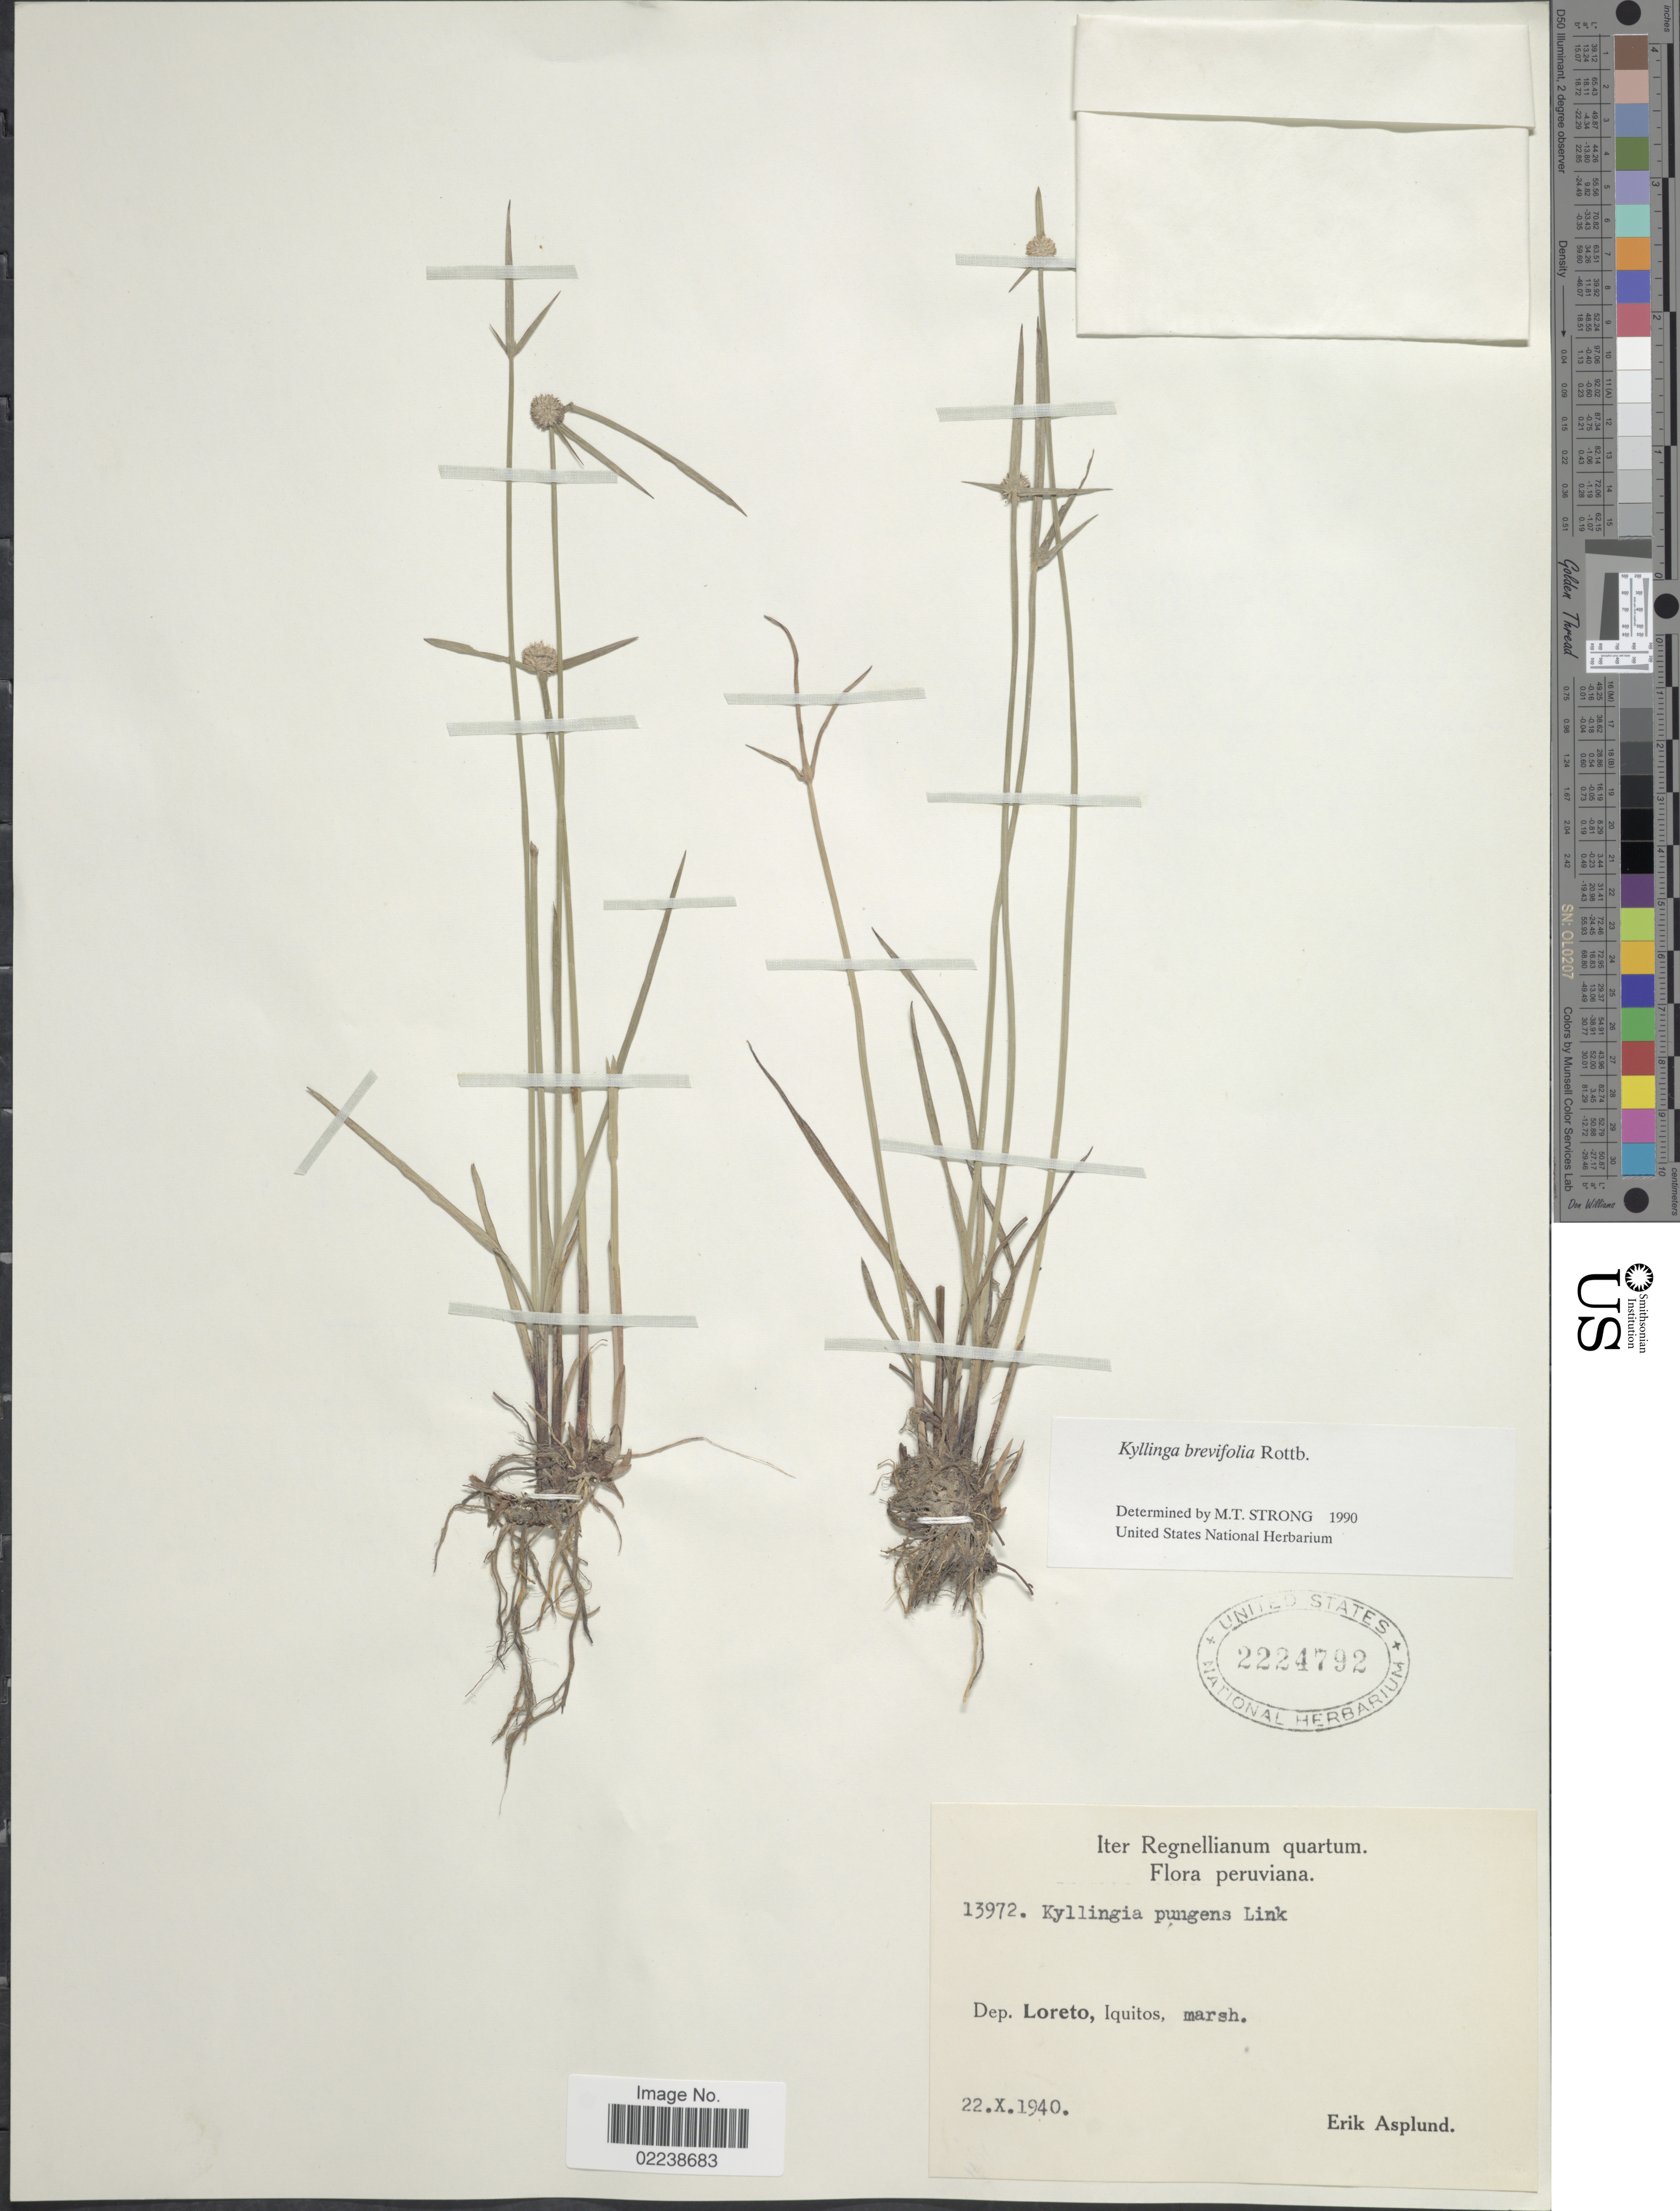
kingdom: Plantae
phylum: Tracheophyta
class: Liliopsida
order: Poales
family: Cyperaceae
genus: Cyperus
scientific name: Cyperus brevifolius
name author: (Rottb.) Hassk.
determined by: Strong, M. T., (US), Smithsonian Institution - National Museum of Natural History (UNITED STATES)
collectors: E. Asplund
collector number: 13972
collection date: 1940-10-22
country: Peru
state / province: Loreto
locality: Iquitos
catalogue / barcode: US 2224792